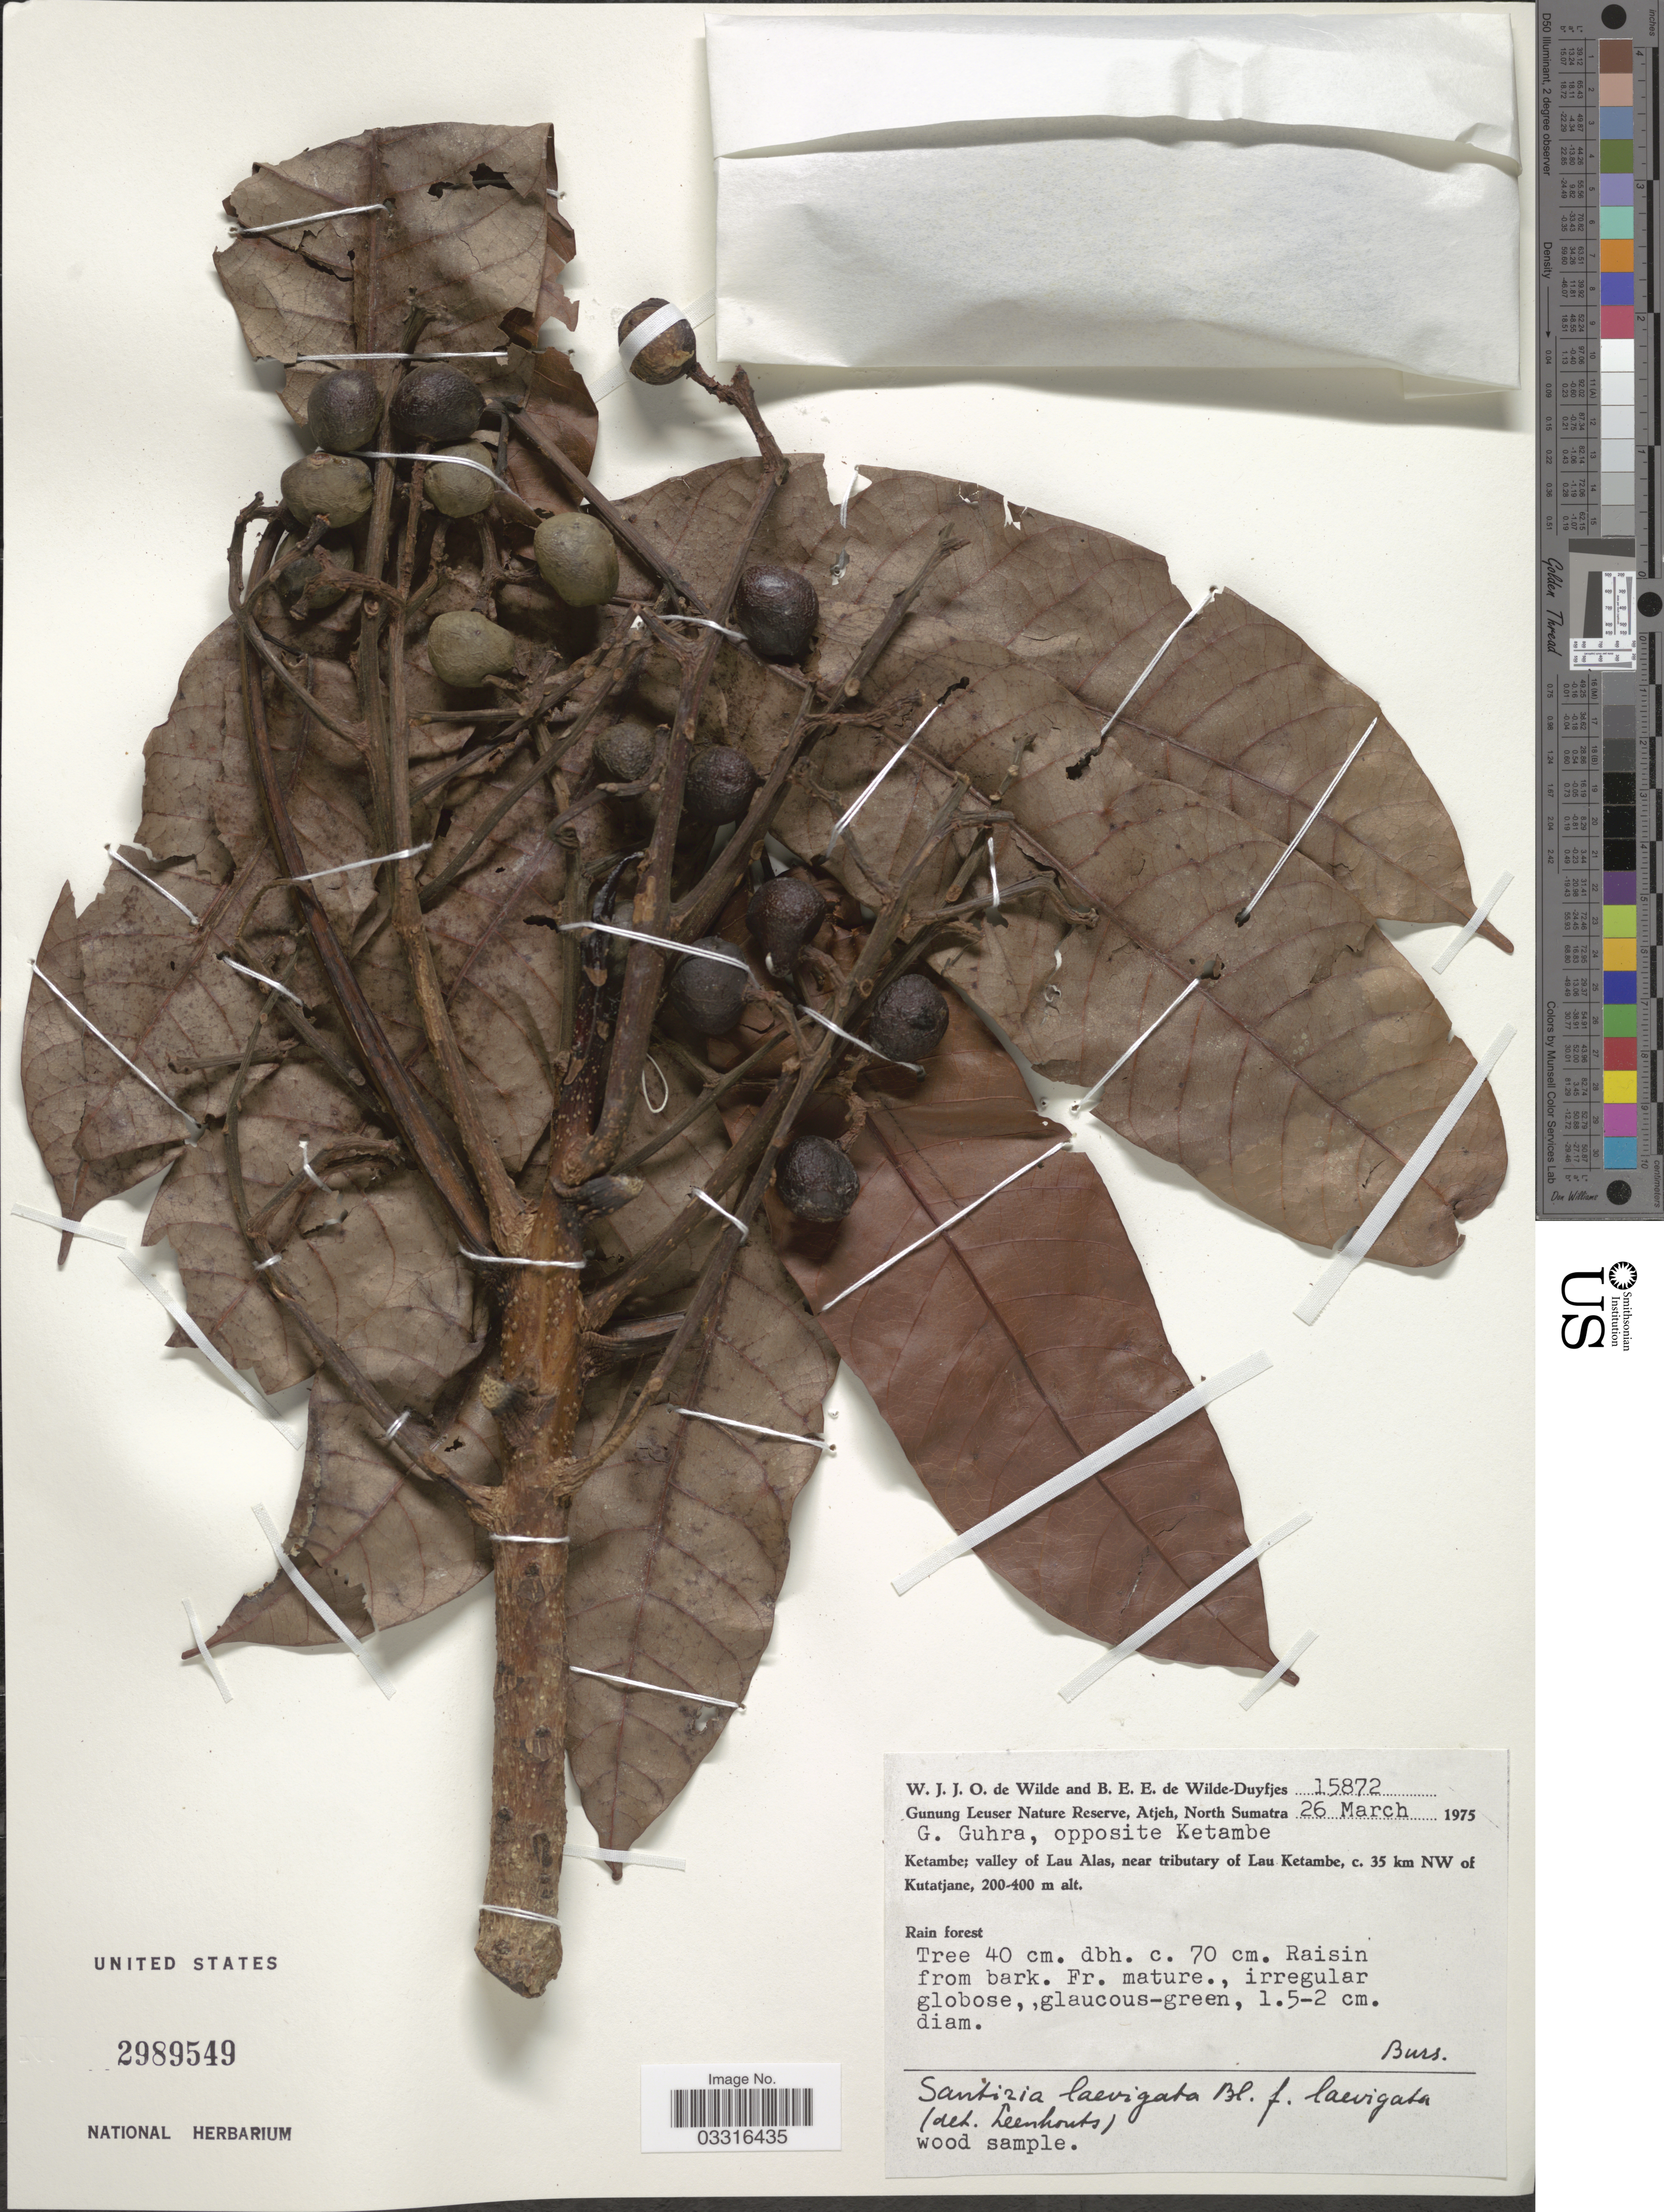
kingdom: Plantae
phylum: Tracheophyta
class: Magnoliopsida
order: Sapindales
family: Burseraceae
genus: Santiria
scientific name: Santiria laevigata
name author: Blume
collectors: W. J. de Wilde & B. E. de Wilde-Duyfjes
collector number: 15872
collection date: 1975-03-26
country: Indonesia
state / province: Sumatra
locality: Gunung Leuser Nature Reserve, Atjeh, North Sumatra. G. Guhra, opposite Ketambe. Ketambe; valley of Lau Alas, near tributary of Lau Ketambe, c. 35 km NW of Kutatjane.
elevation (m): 200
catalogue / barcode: US 2989549